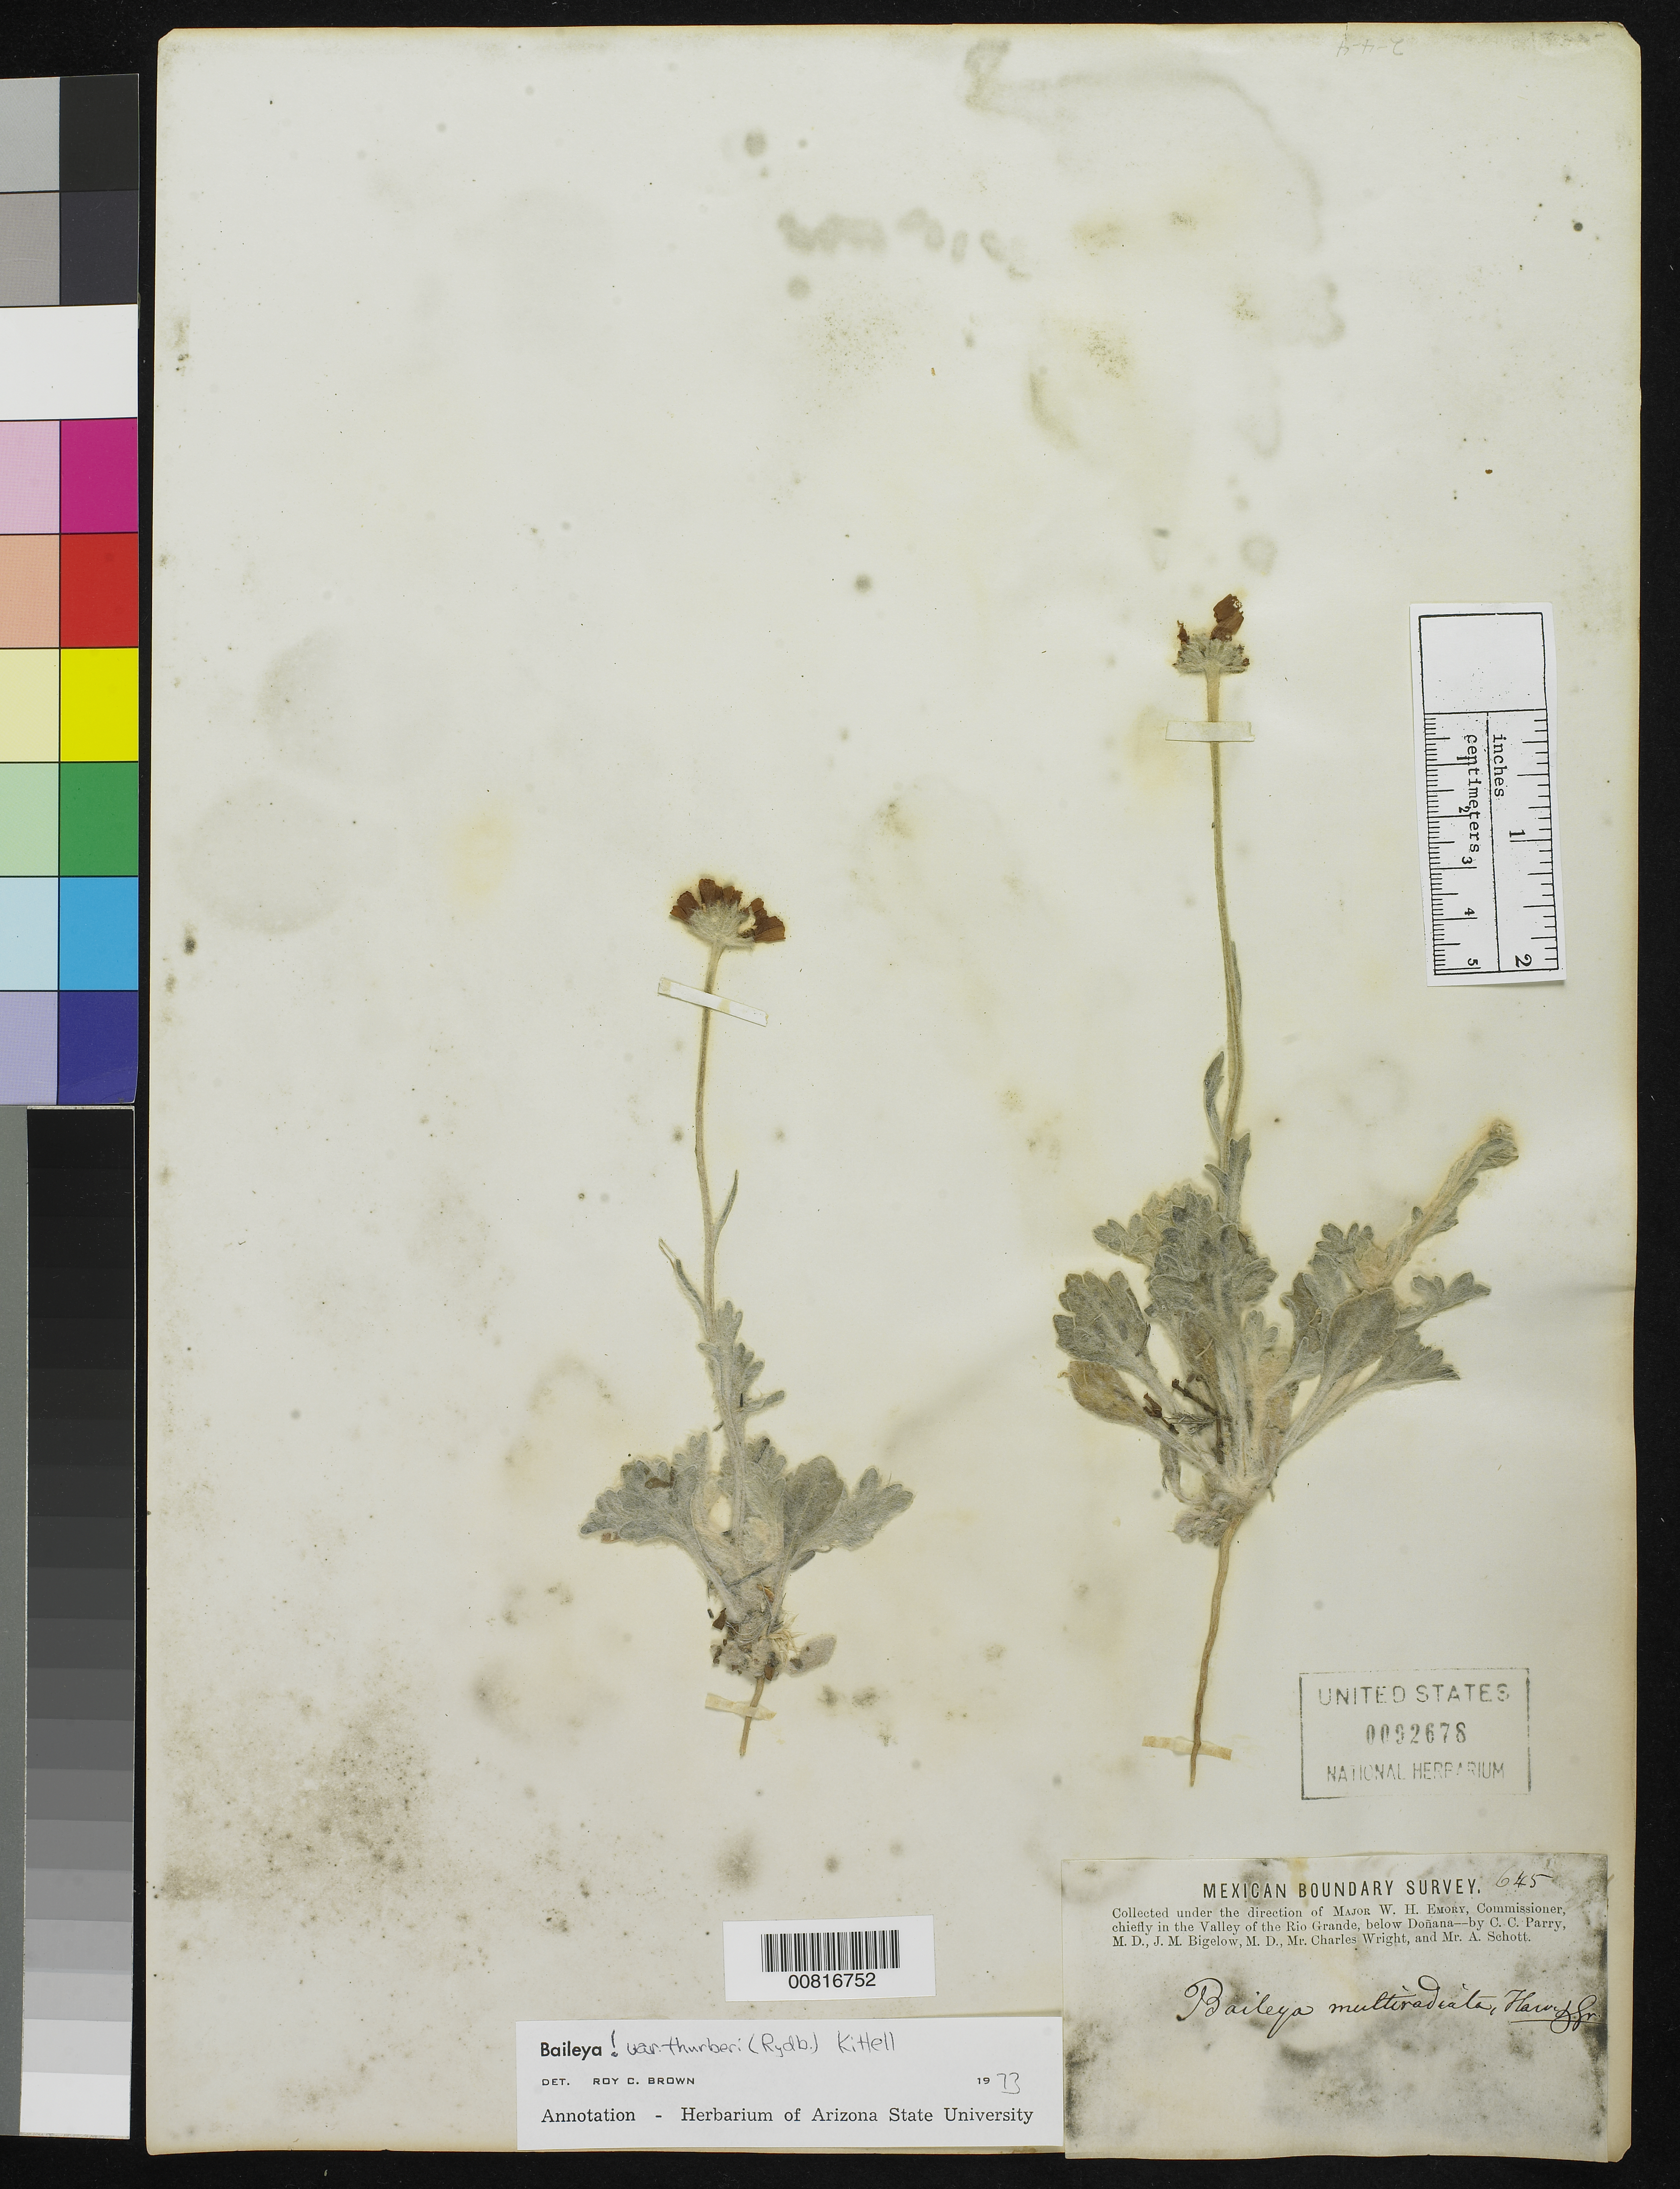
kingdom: Plantae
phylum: Tracheophyta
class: Magnoliopsida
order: Asterales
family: Asteraceae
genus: Baileya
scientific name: Baileya multiradiata var. thurberi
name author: (Rydb.) Kittell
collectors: C. C. Parry, J. M. Bigelow, C. Wright & A. C. V. Schott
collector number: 645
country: United States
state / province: New Mexico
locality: Valley of the Rio Grande, below Doñana, New Mexico.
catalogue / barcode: US 92678